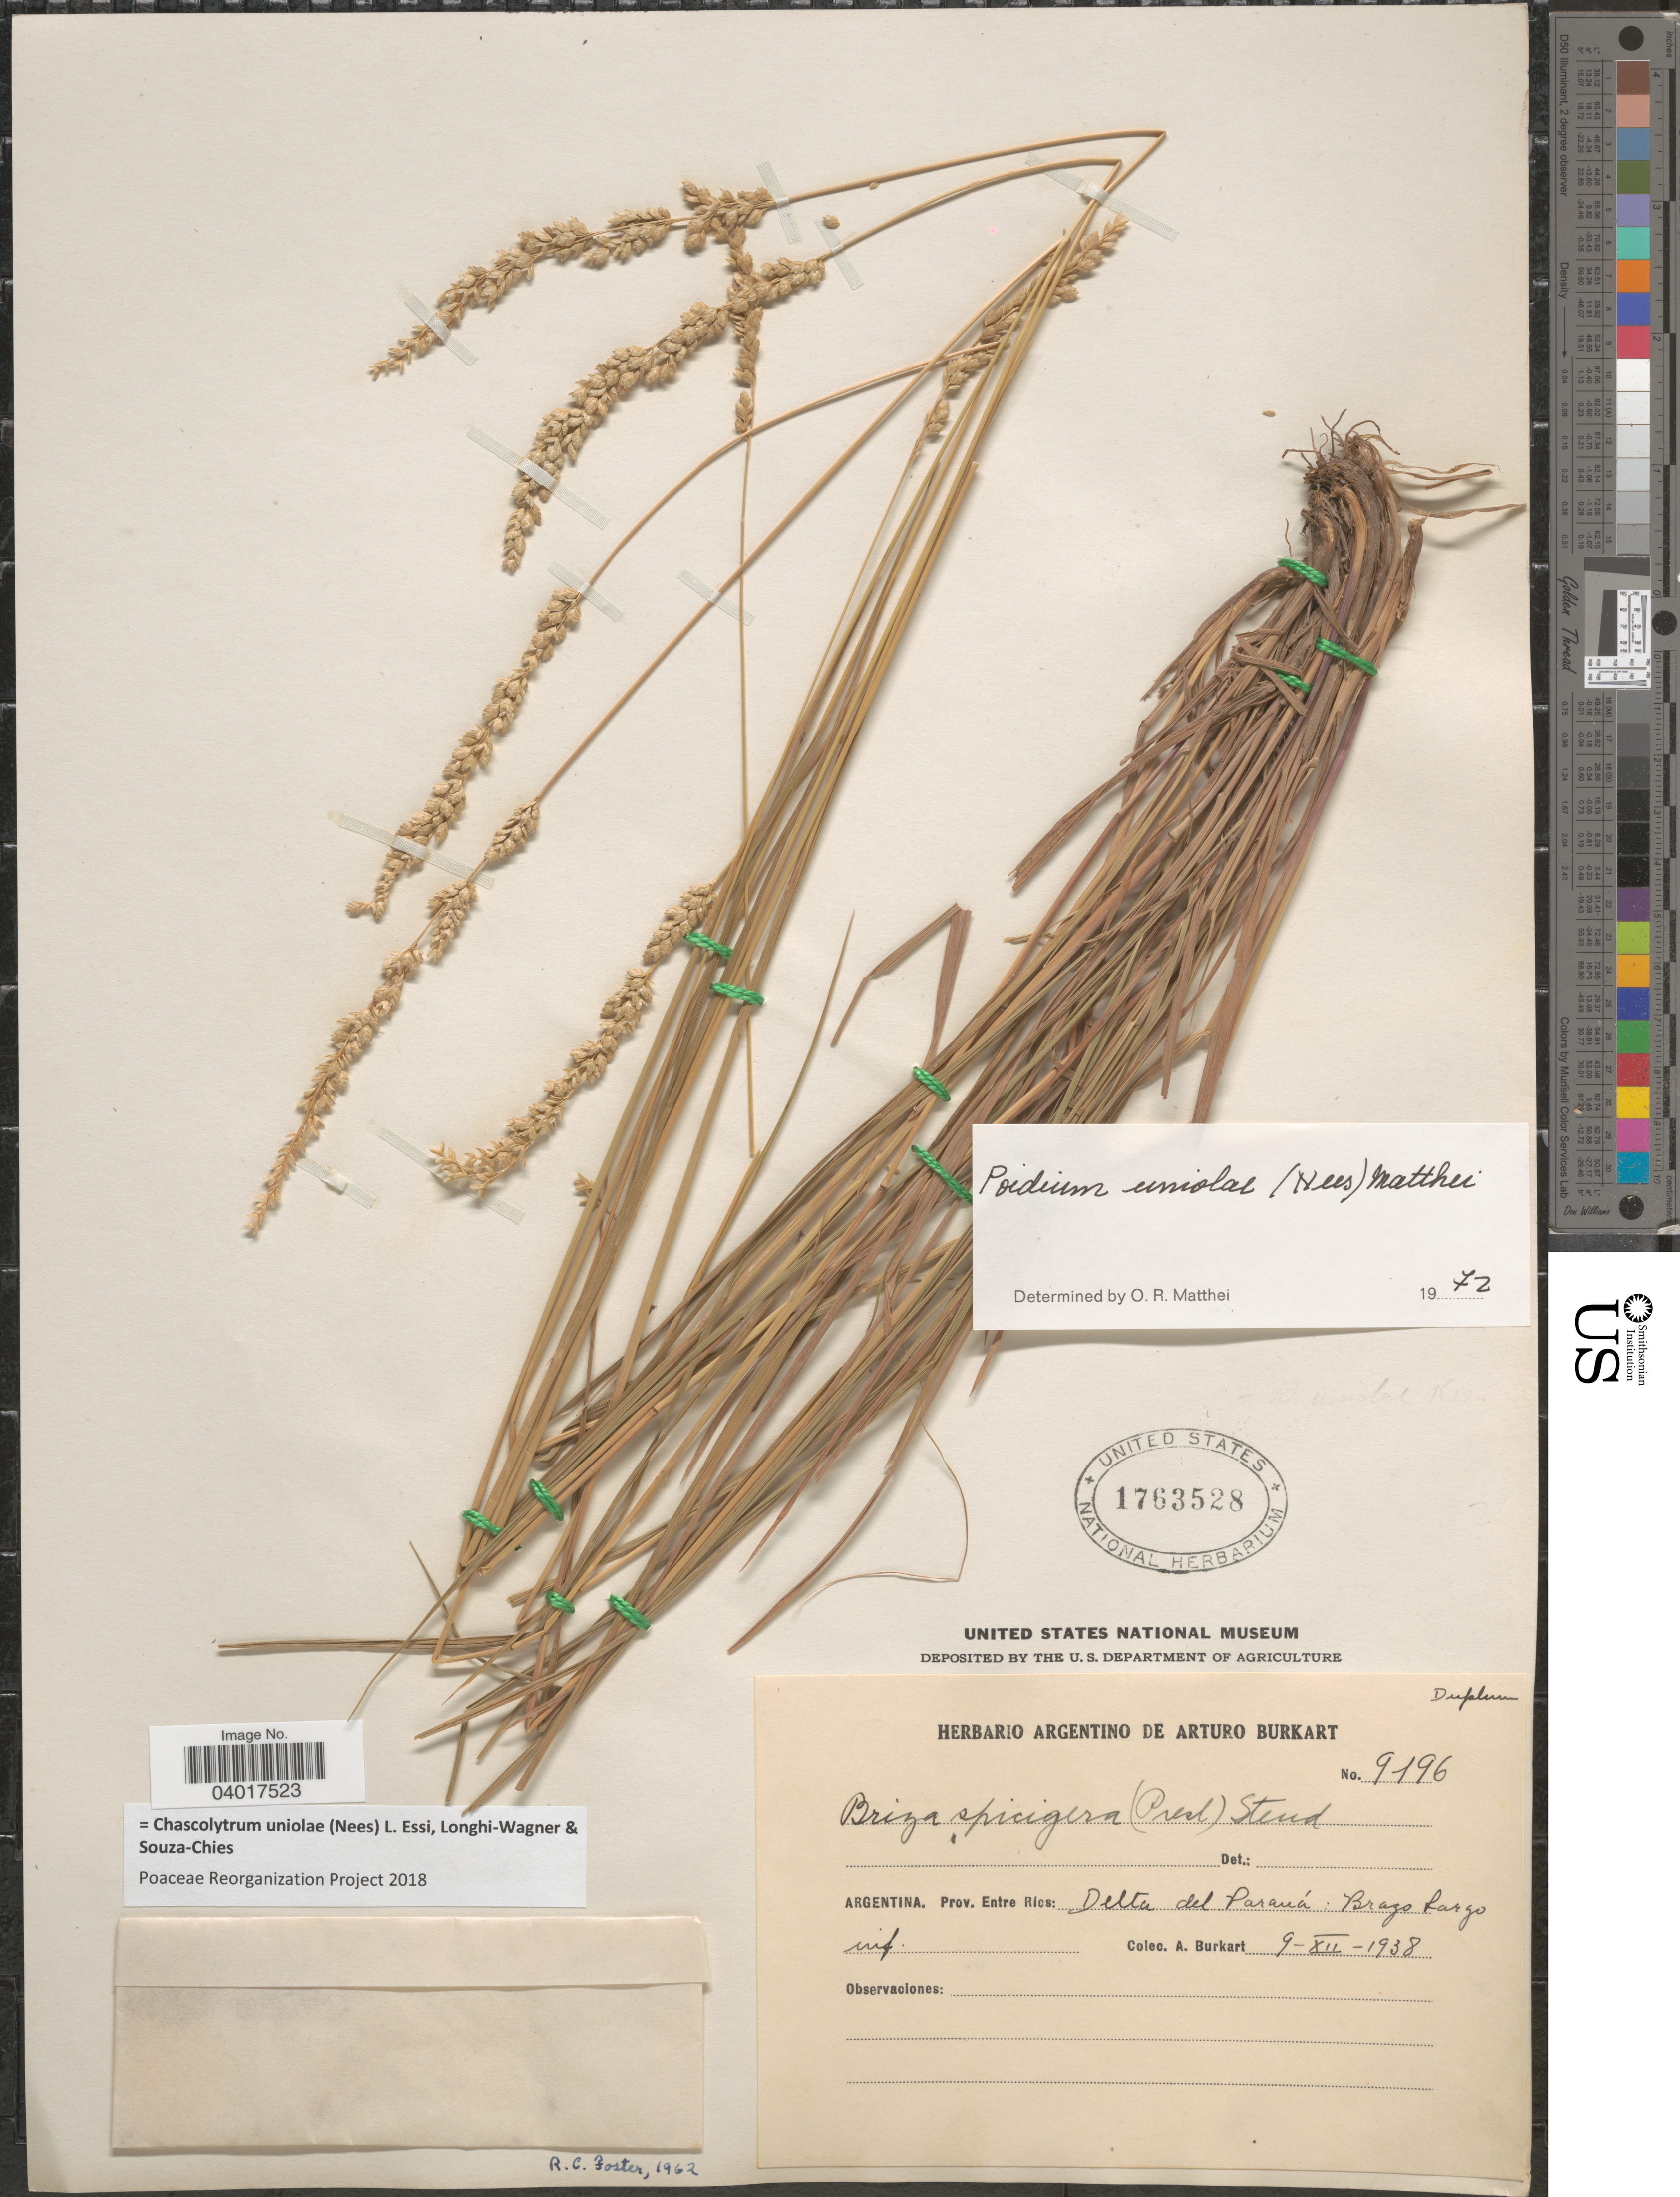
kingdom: Plantae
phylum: Tracheophyta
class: Liliopsida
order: Poales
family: Poaceae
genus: Chascolytrum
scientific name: Chascolytrum uniolae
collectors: A. E. Burkart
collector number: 9196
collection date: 1938-12-09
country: Argentina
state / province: Entre Rios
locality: Delta del Paraná: brazo Range.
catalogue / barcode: US 1763528